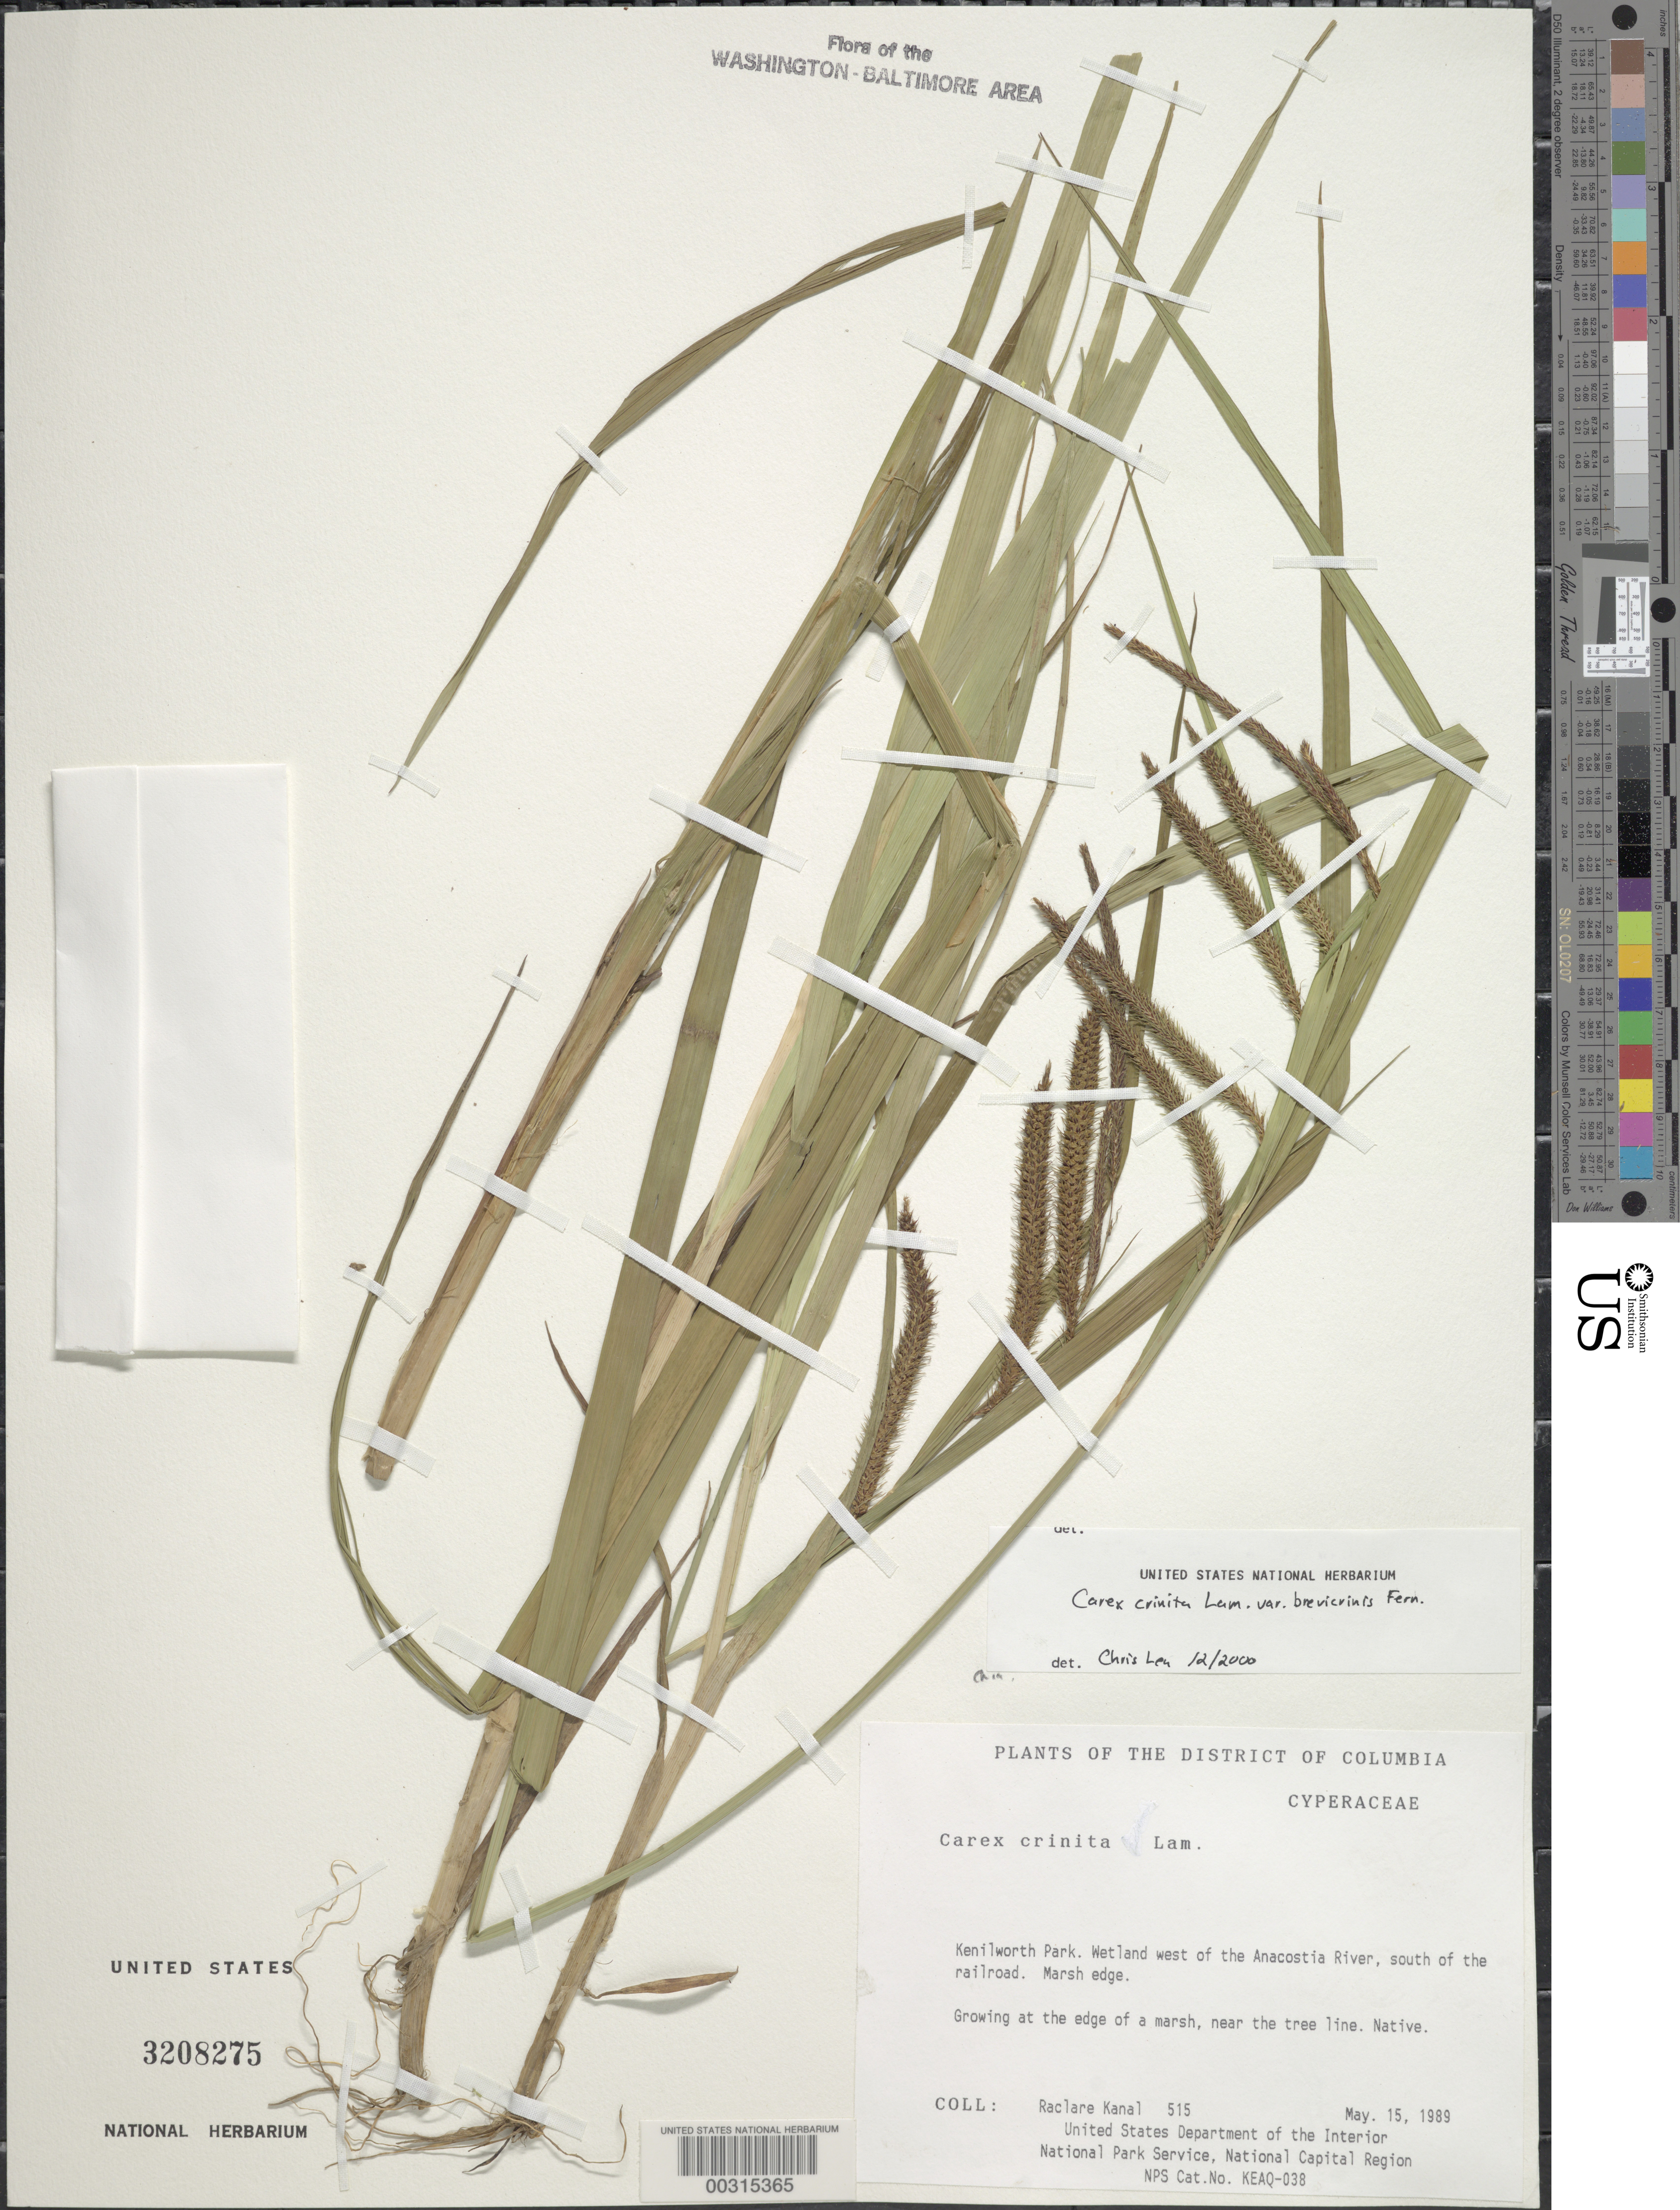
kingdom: Plantae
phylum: Tracheophyta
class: Liliopsida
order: Poales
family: Cyperaceae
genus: Carex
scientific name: Carex crinita var. brevicrinis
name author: Fernald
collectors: R. Kanal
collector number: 515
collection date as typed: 15 May 1989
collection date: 1989-05-15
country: United States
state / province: District of Columbia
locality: Kenilworth Park, W of Anacostia River, S of RR Tracks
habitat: Marsh edge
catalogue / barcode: US 3208275